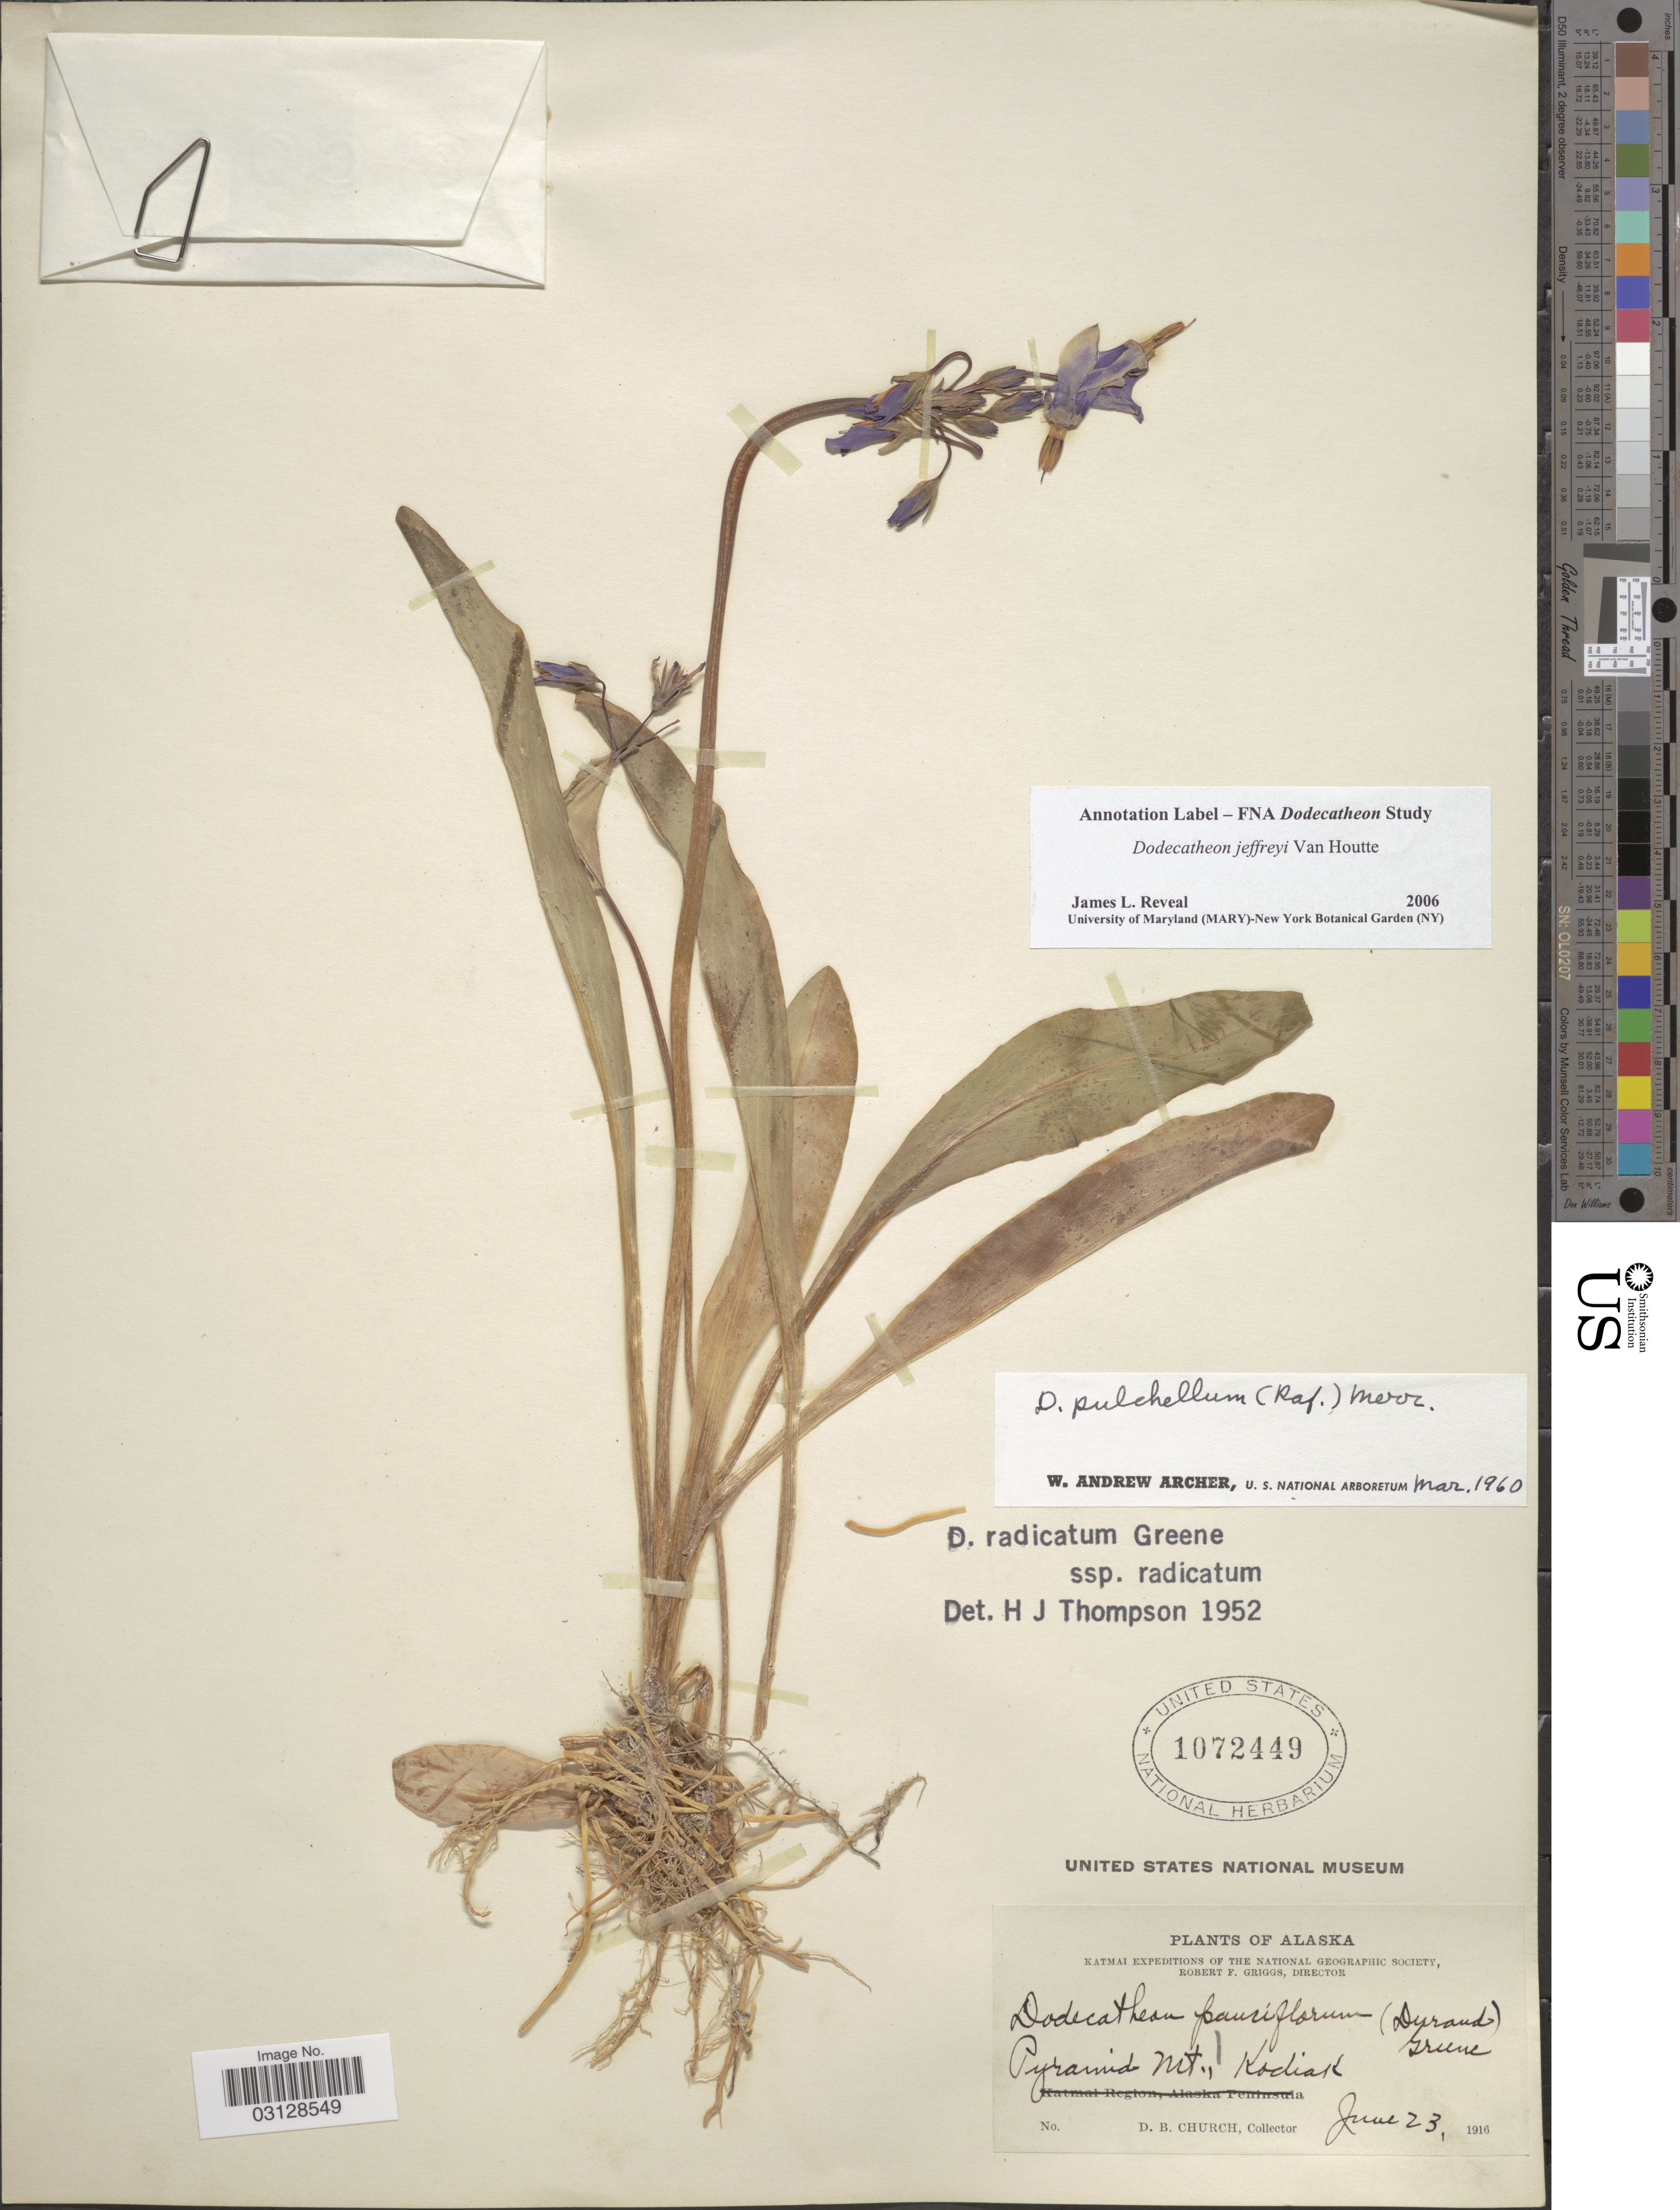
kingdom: Plantae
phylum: Tracheophyta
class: Magnoliopsida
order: Ericales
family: Primulaceae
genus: Dodecatheon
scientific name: Dodecatheon jeffreyi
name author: Van Houtte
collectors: D. Church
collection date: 1916-06-23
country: United States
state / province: Alaska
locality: Pyramid Mt., Kodiak.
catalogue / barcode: US 1072449